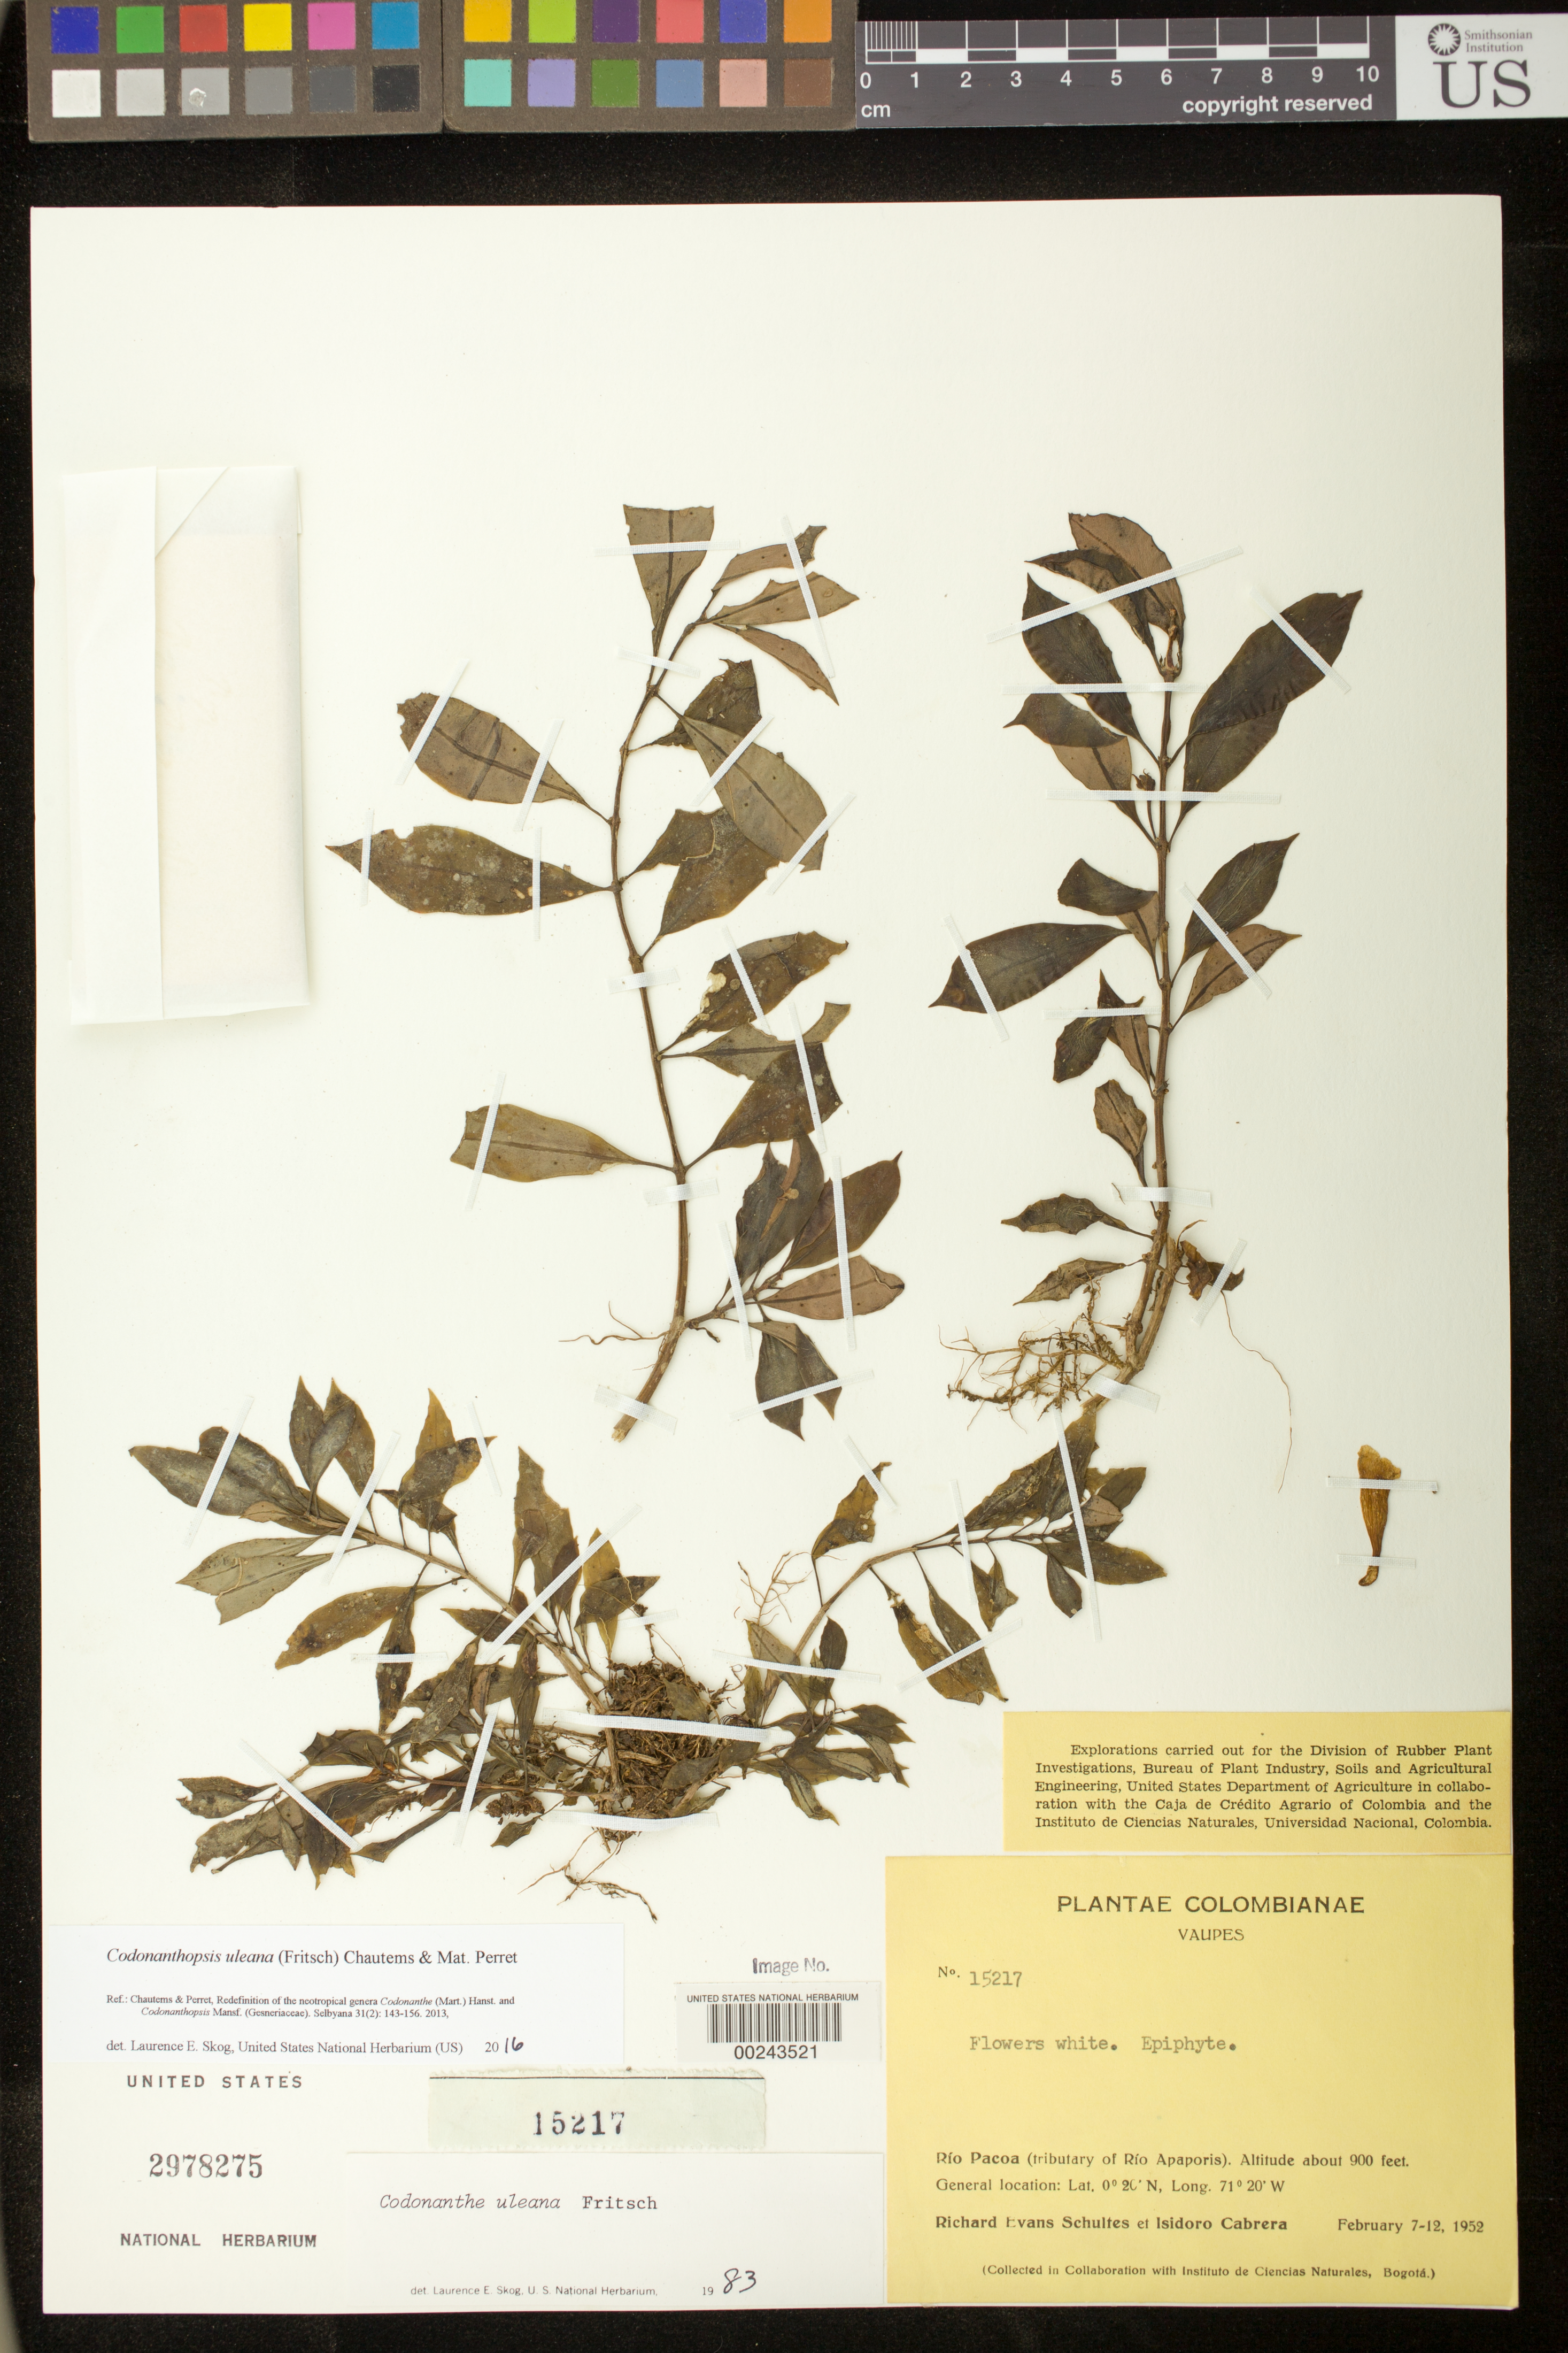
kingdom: Plantae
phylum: Tracheophyta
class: Magnoliopsida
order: Lamiales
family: Gesneriaceae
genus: Codonanthopsis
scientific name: Codonanthopsis uleana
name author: (Fritsch) Chautems & Mat.Perret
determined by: Skog, Laurence E.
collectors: R. E. Schultes & I. Cabrera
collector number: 15217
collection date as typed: Feb 1952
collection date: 1952-02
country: Colombia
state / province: Vaupés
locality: Rio Pacoa (tributary of Rio Apaporis)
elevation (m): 274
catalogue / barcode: US 2978275